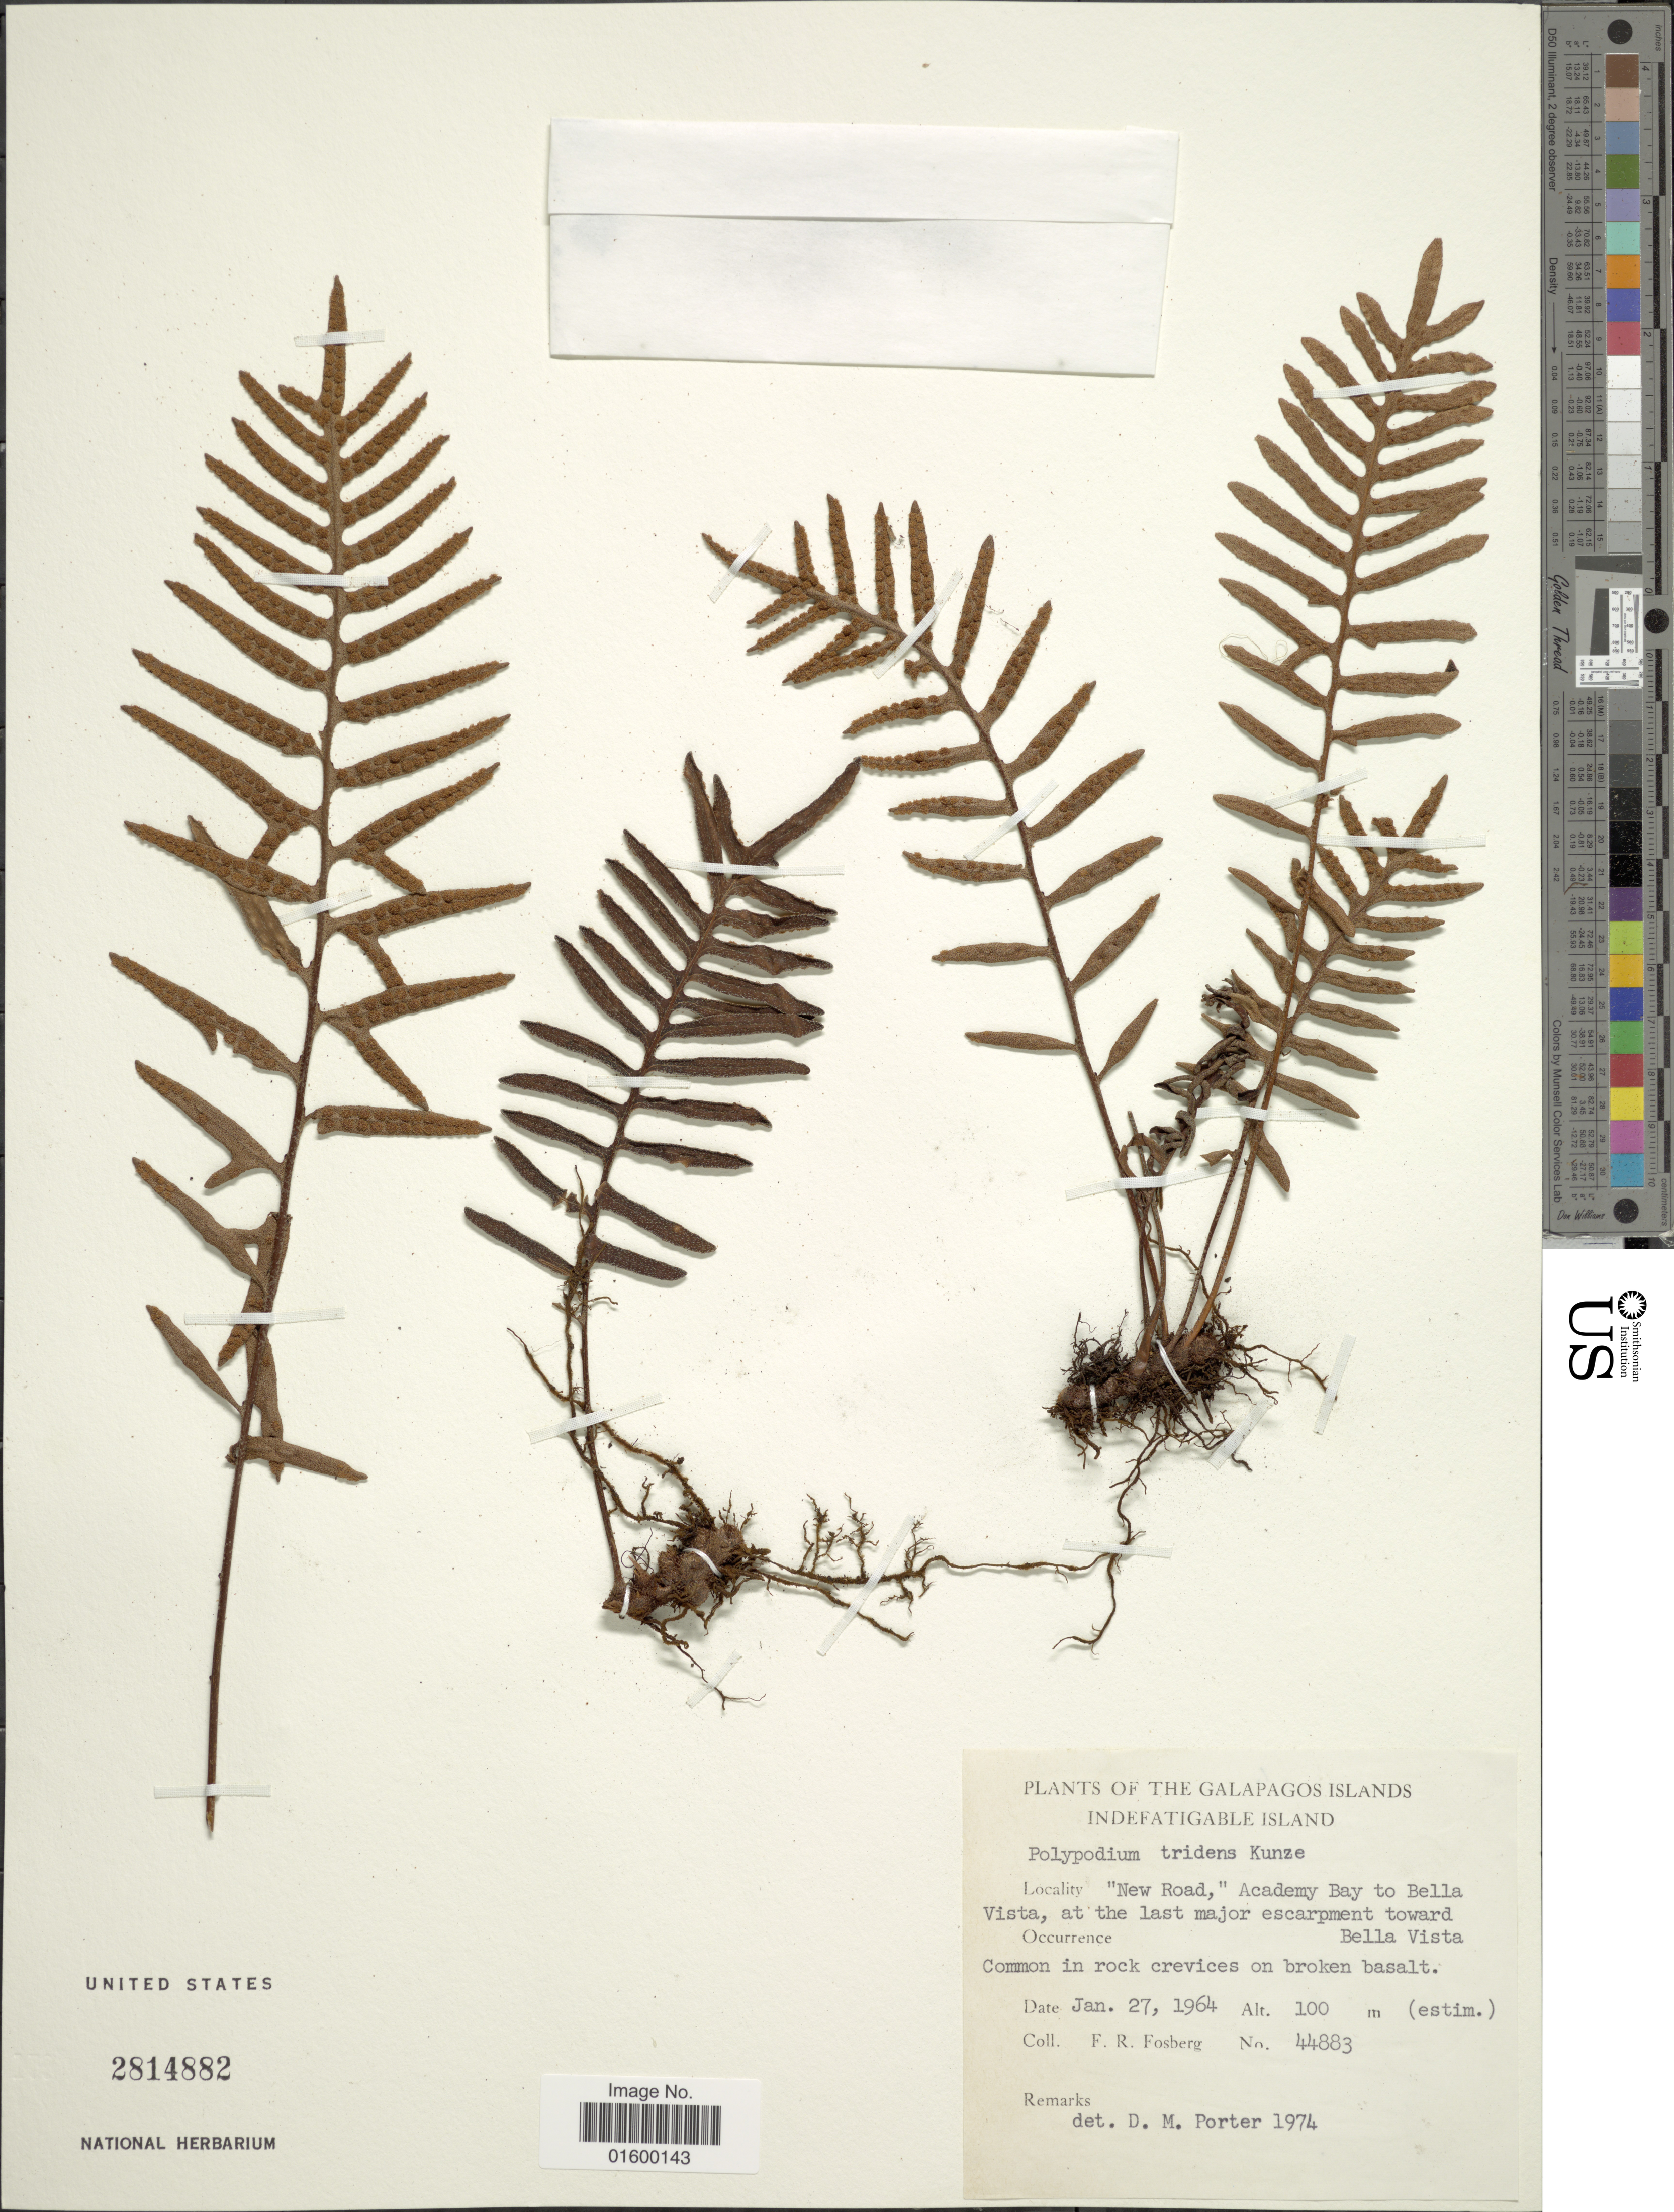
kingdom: Plantae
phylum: Tracheophyta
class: Polypodiopsida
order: Polypodiales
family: Polypodiaceae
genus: Pleopeltis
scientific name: Pleopeltis tridens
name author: J. Sm.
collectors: F. R. Fosberg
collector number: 44883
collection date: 1964-01-27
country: Ecuador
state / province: Colón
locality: Galapagos Islands, Indefatigable Island, New Road, Academy Bay to Bella Vista, at the last major escarpment toward Bella Vista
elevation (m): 100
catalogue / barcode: US 2814882